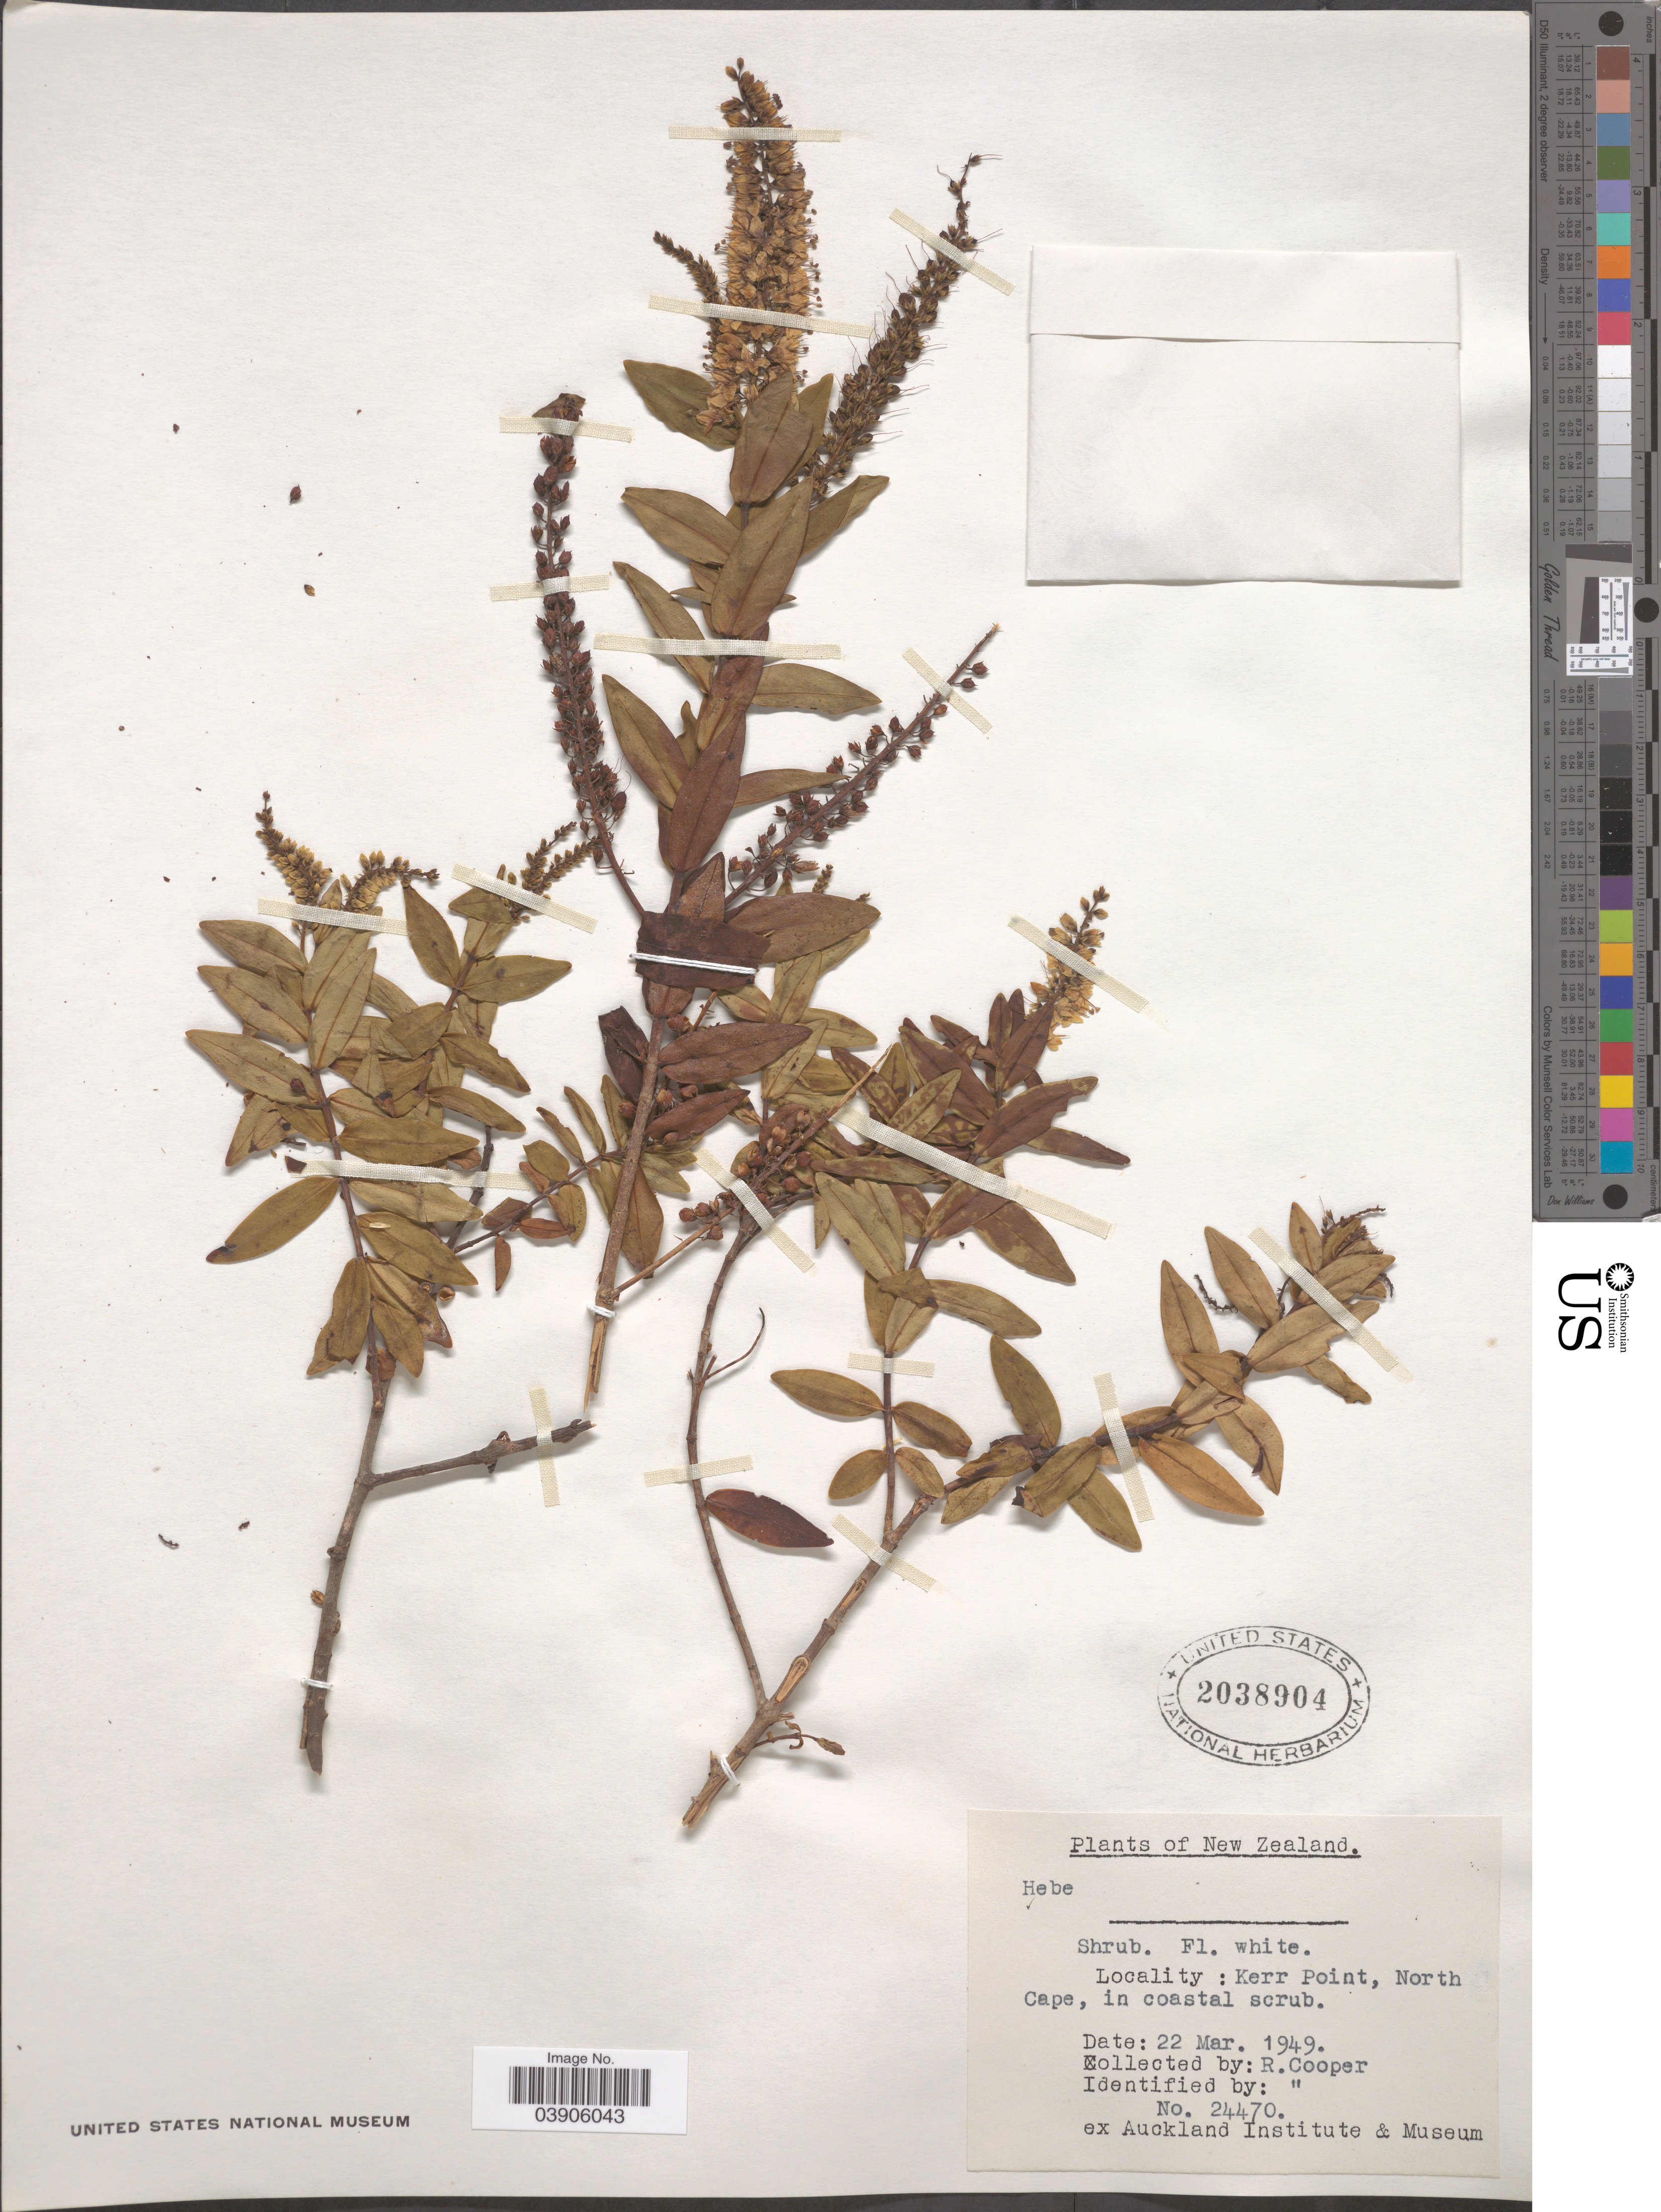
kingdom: Plantae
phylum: Tracheophyta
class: Magnoliopsida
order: Lamiales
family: Plantaginaceae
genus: Hebe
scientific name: Hebe sp.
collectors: R. Cooper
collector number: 24470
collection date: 1949-03-22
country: New Zealand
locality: Kerr Point, North Cape.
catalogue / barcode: US 2038904